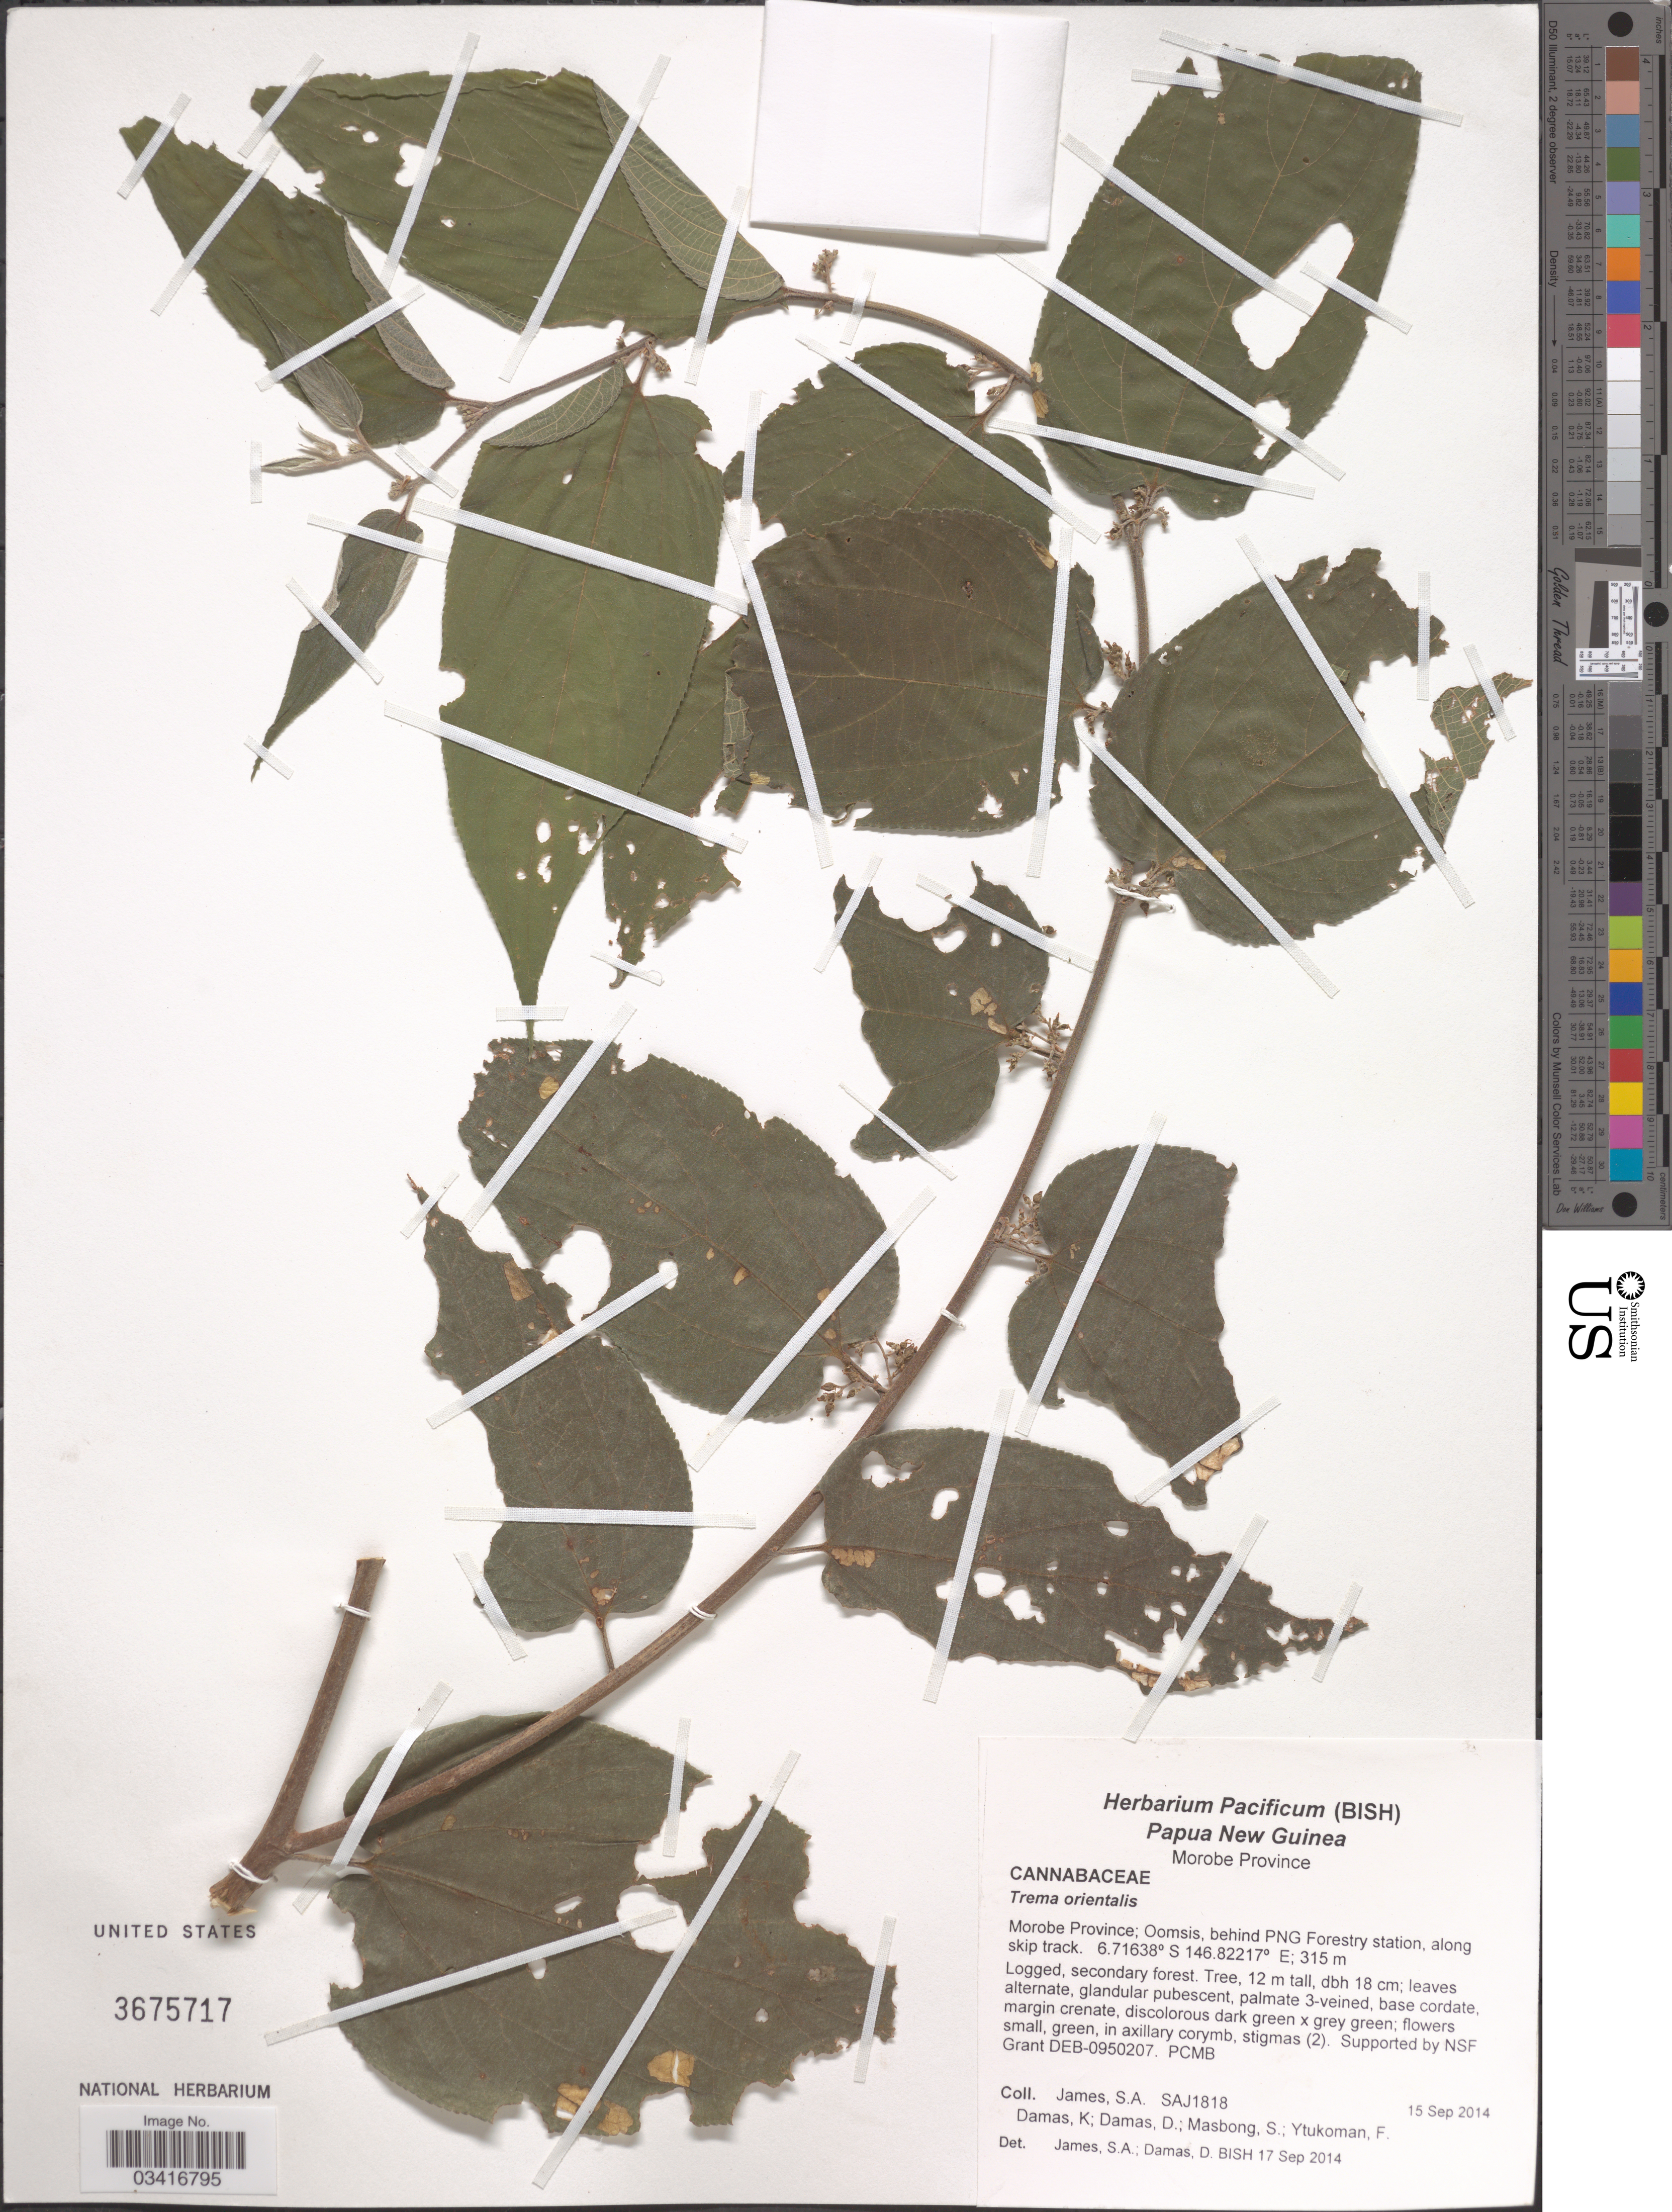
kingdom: Plantae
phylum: Tracheophyta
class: Magnoliopsida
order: Rosales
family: Cannabaceae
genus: Trema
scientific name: Trema orientale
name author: (L.) Blume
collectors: S. James, K. Damas, D. Damas, S. Masbong & F. Ytukoman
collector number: SAJ1818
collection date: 2014-09-15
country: Papua New Guinea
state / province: Morobe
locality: Oomsis, behind PNG Forestry station, along skip track.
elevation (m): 315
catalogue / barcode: US 3675717